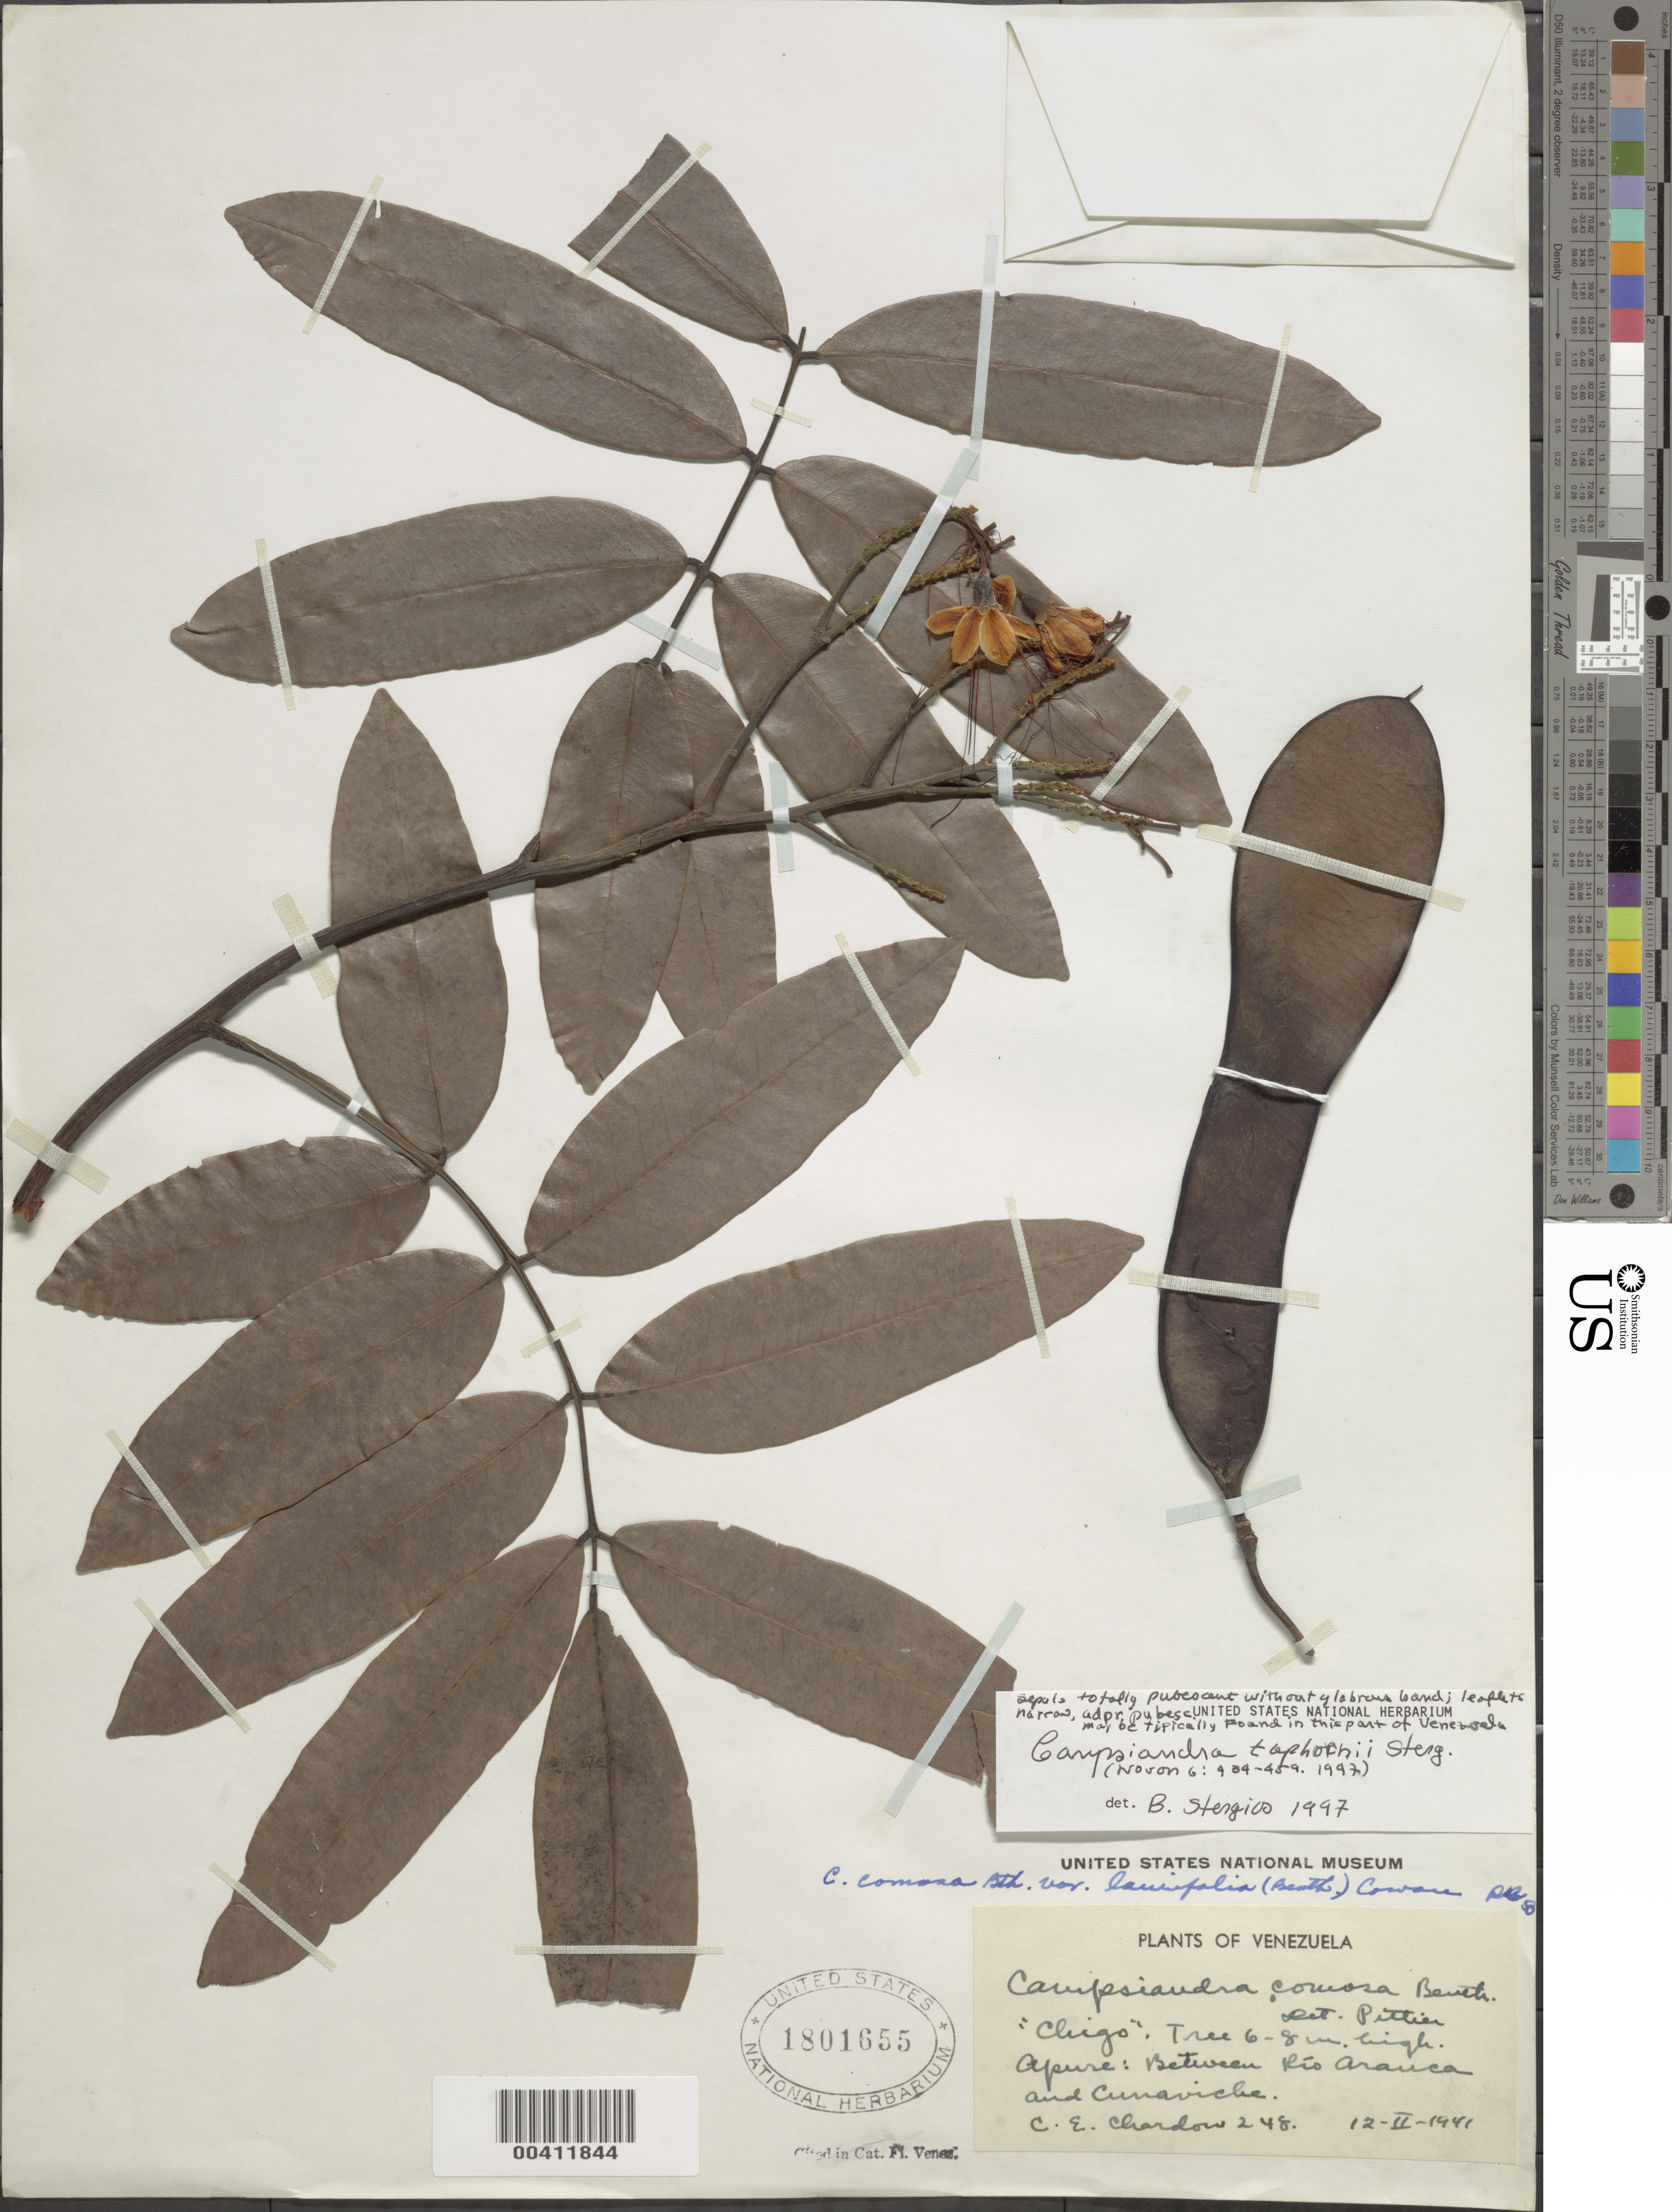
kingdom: Plantae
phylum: Tracheophyta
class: Magnoliopsida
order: Fabales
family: Fabaceae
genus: Campsiandra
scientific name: Campsiandra taphornii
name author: Ster.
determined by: Stergios, B. G.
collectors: C. E. Chardón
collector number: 248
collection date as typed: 12 Feb 1941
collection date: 1941-02-12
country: Venezuela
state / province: Apure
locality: Between rio arauca and cunaviche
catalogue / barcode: US 1801655